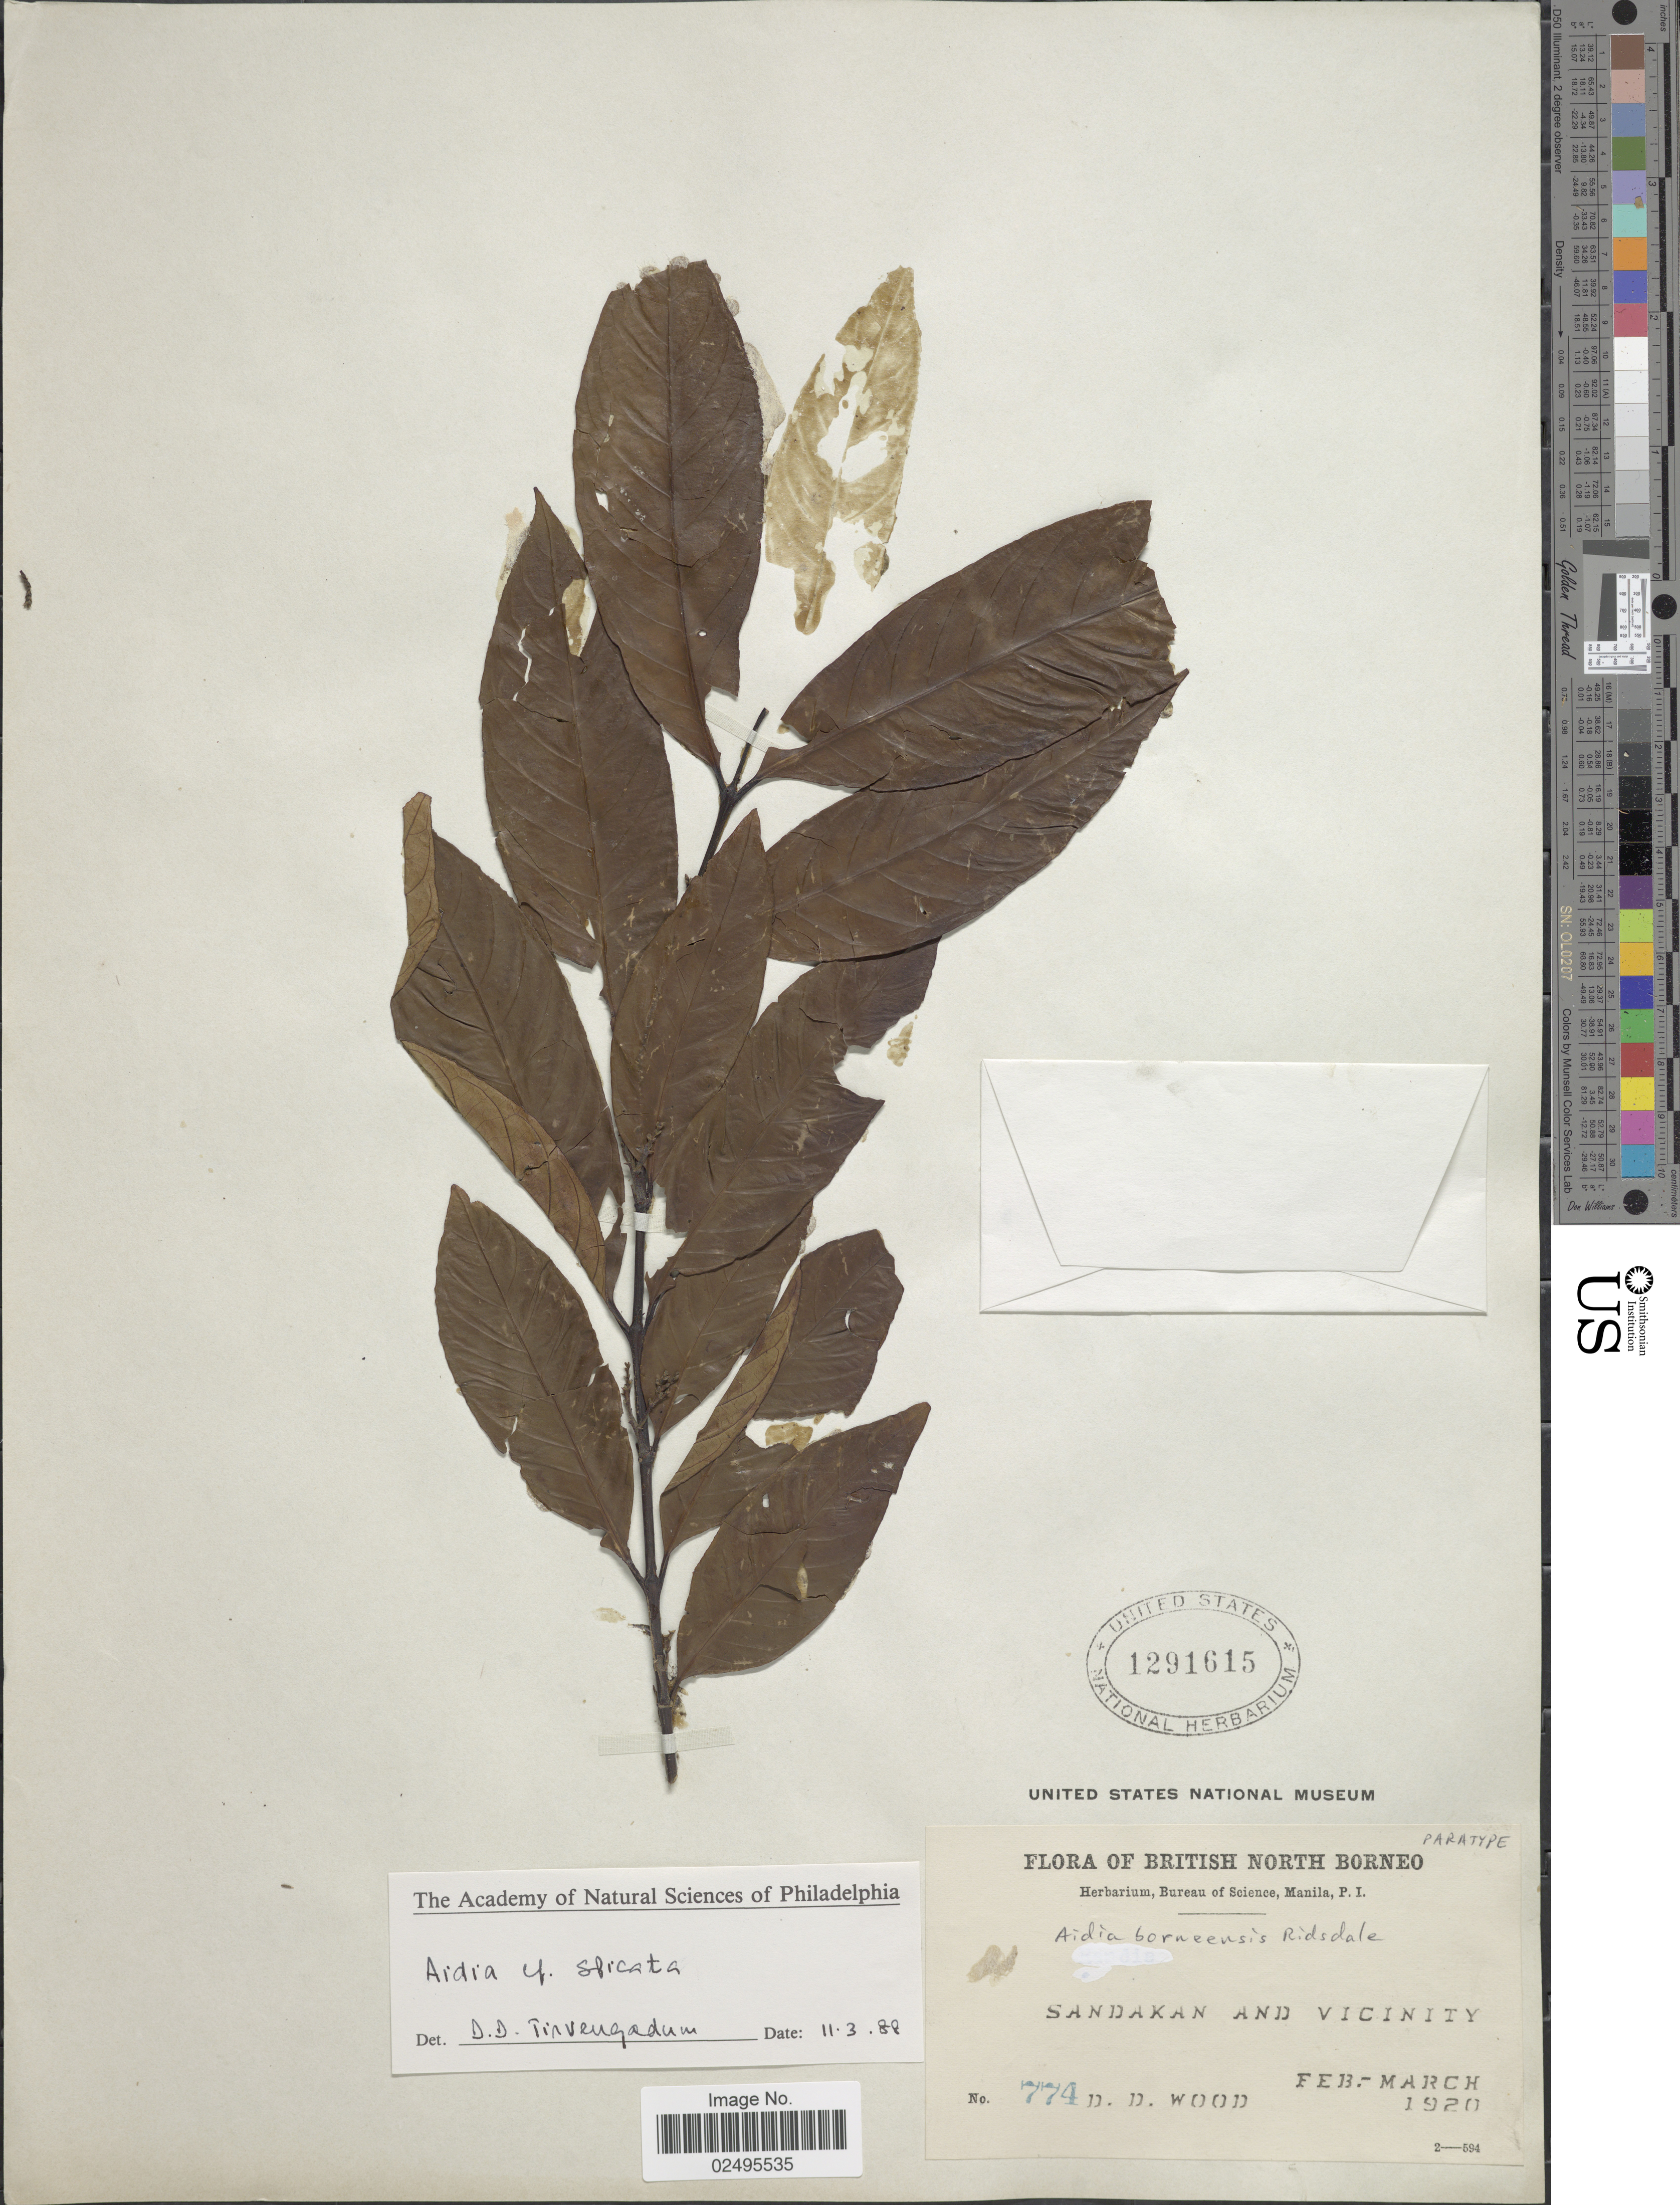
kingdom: Plantae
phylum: Tracheophyta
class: Magnoliopsida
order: Gentianales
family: Rubiaceae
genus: Aidia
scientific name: Aidia borneensis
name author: Ridsdale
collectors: D. Wood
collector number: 774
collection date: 1920-02/1920-03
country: Malaysia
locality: British North Borneo, Sandakan and vicinity.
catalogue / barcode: US 1291615